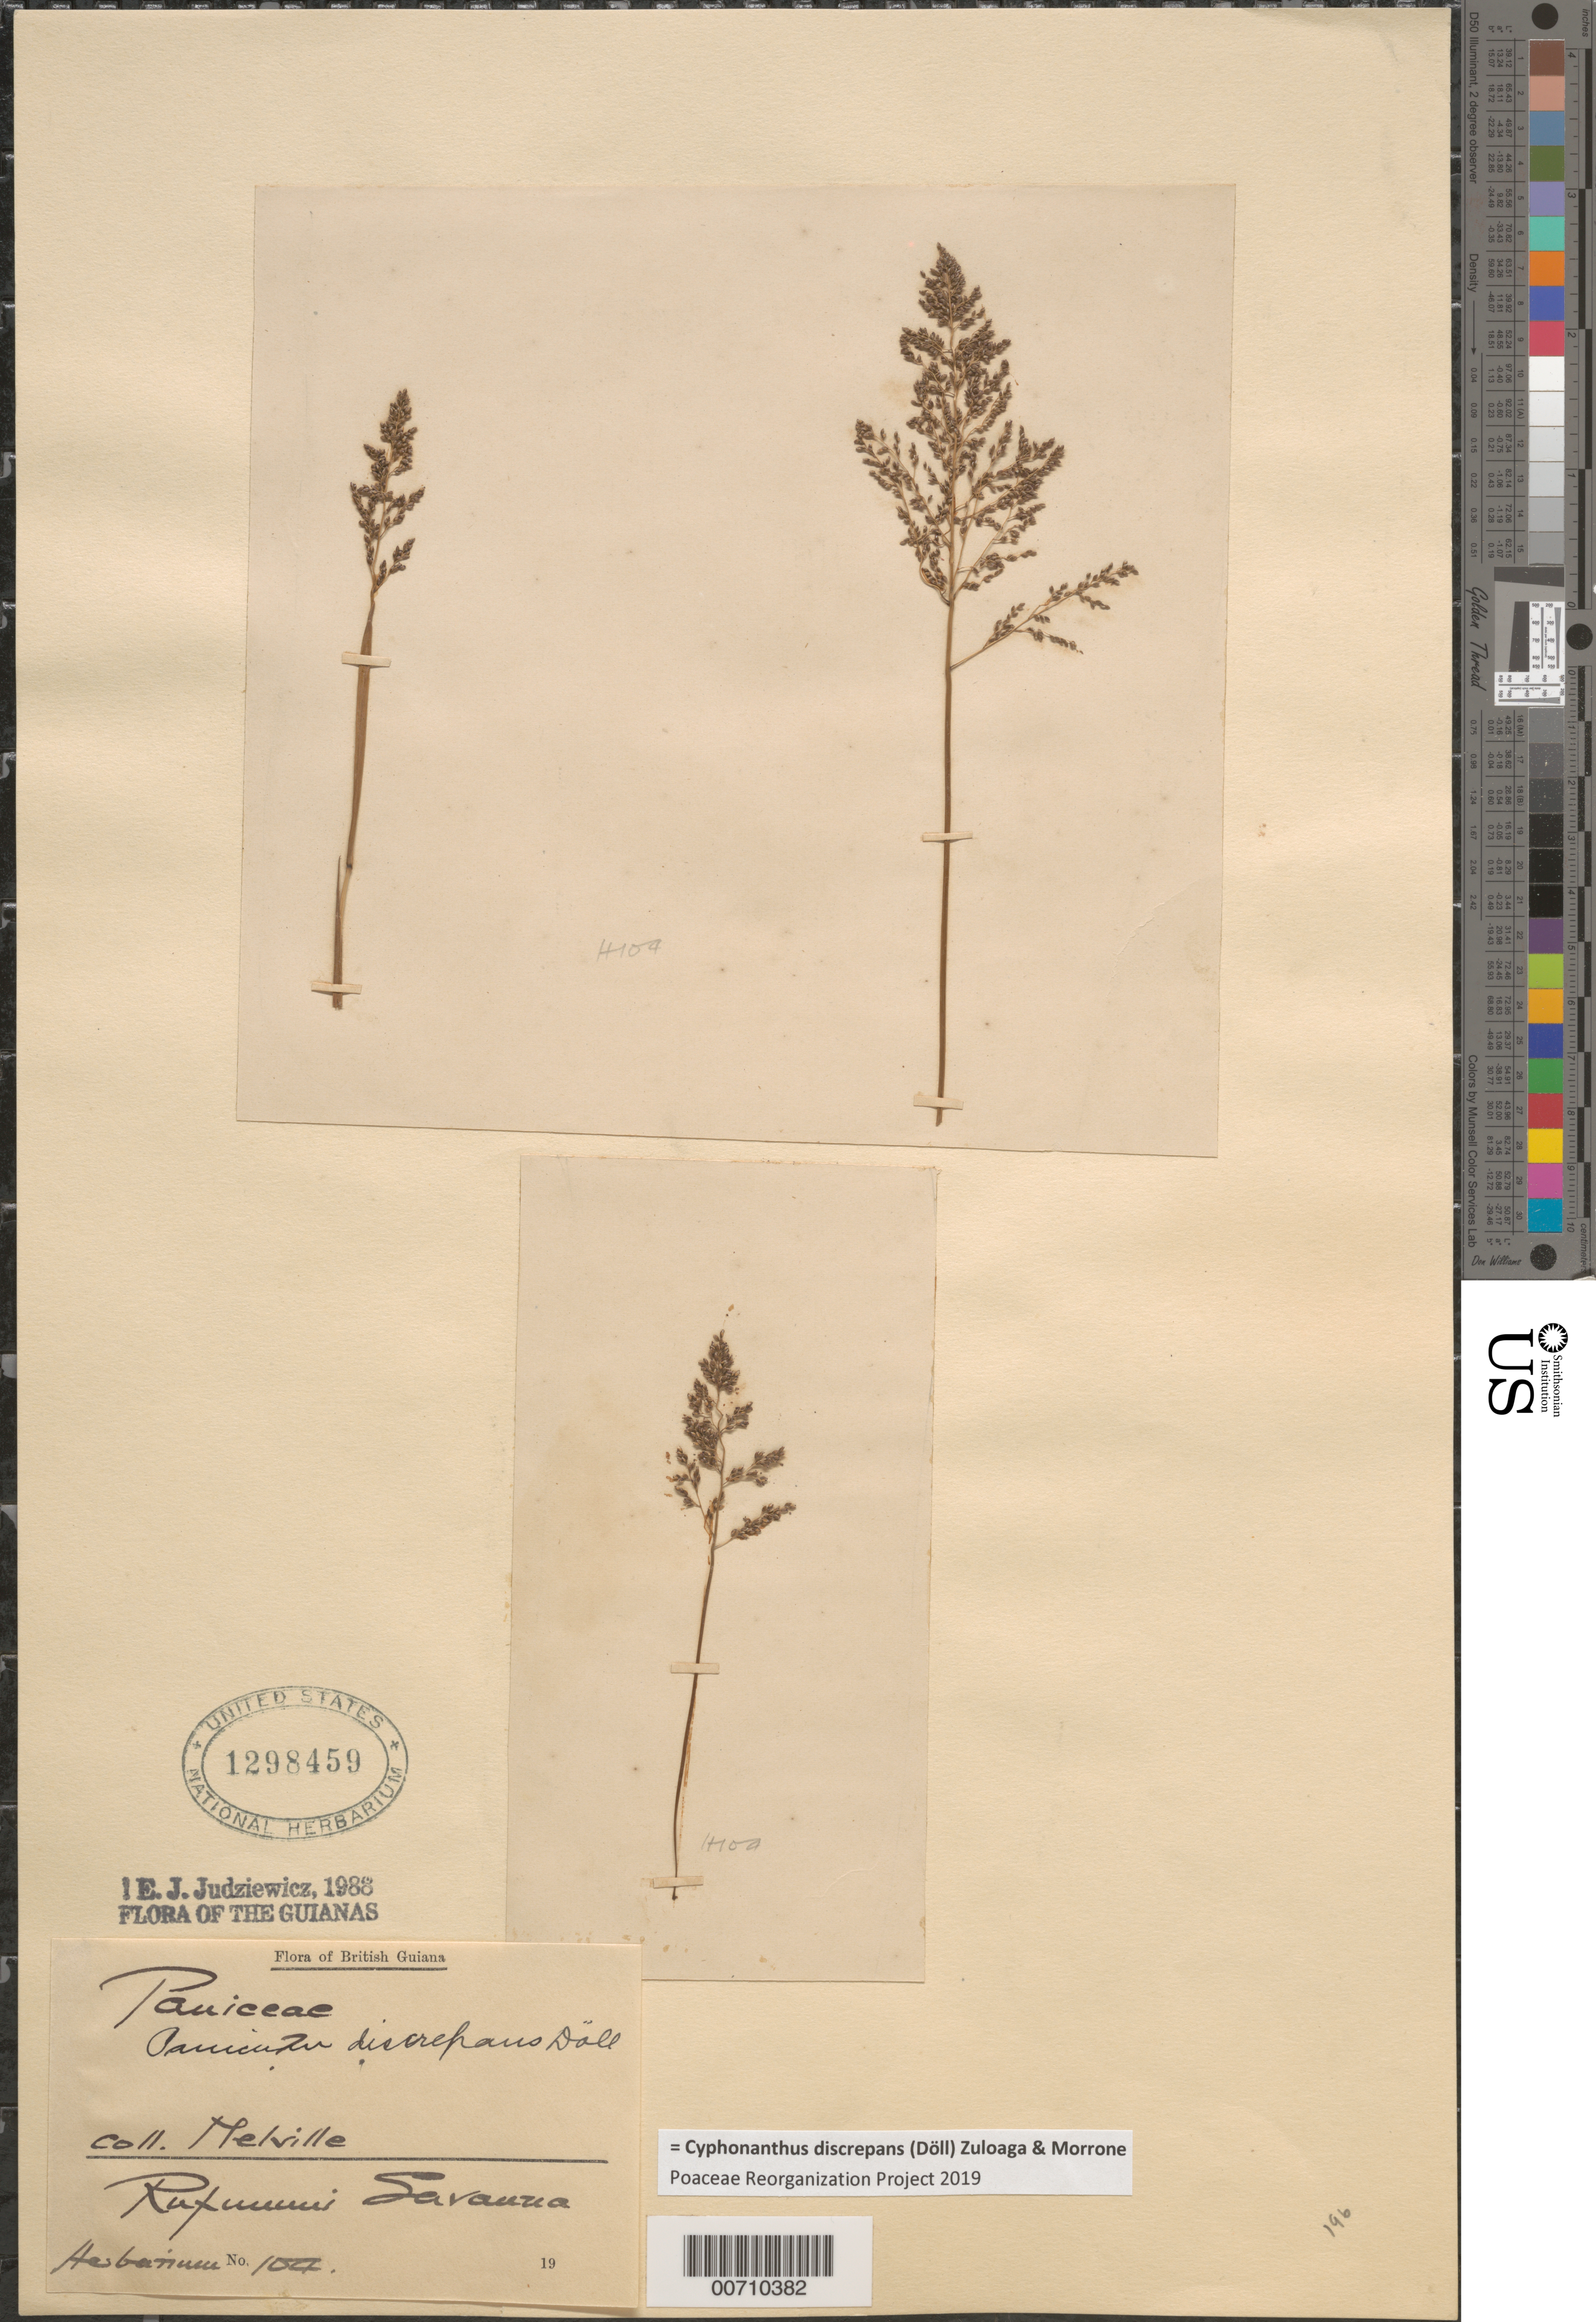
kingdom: Plantae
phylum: Tracheophyta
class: Liliopsida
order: Poales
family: Poaceae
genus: Panicum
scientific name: Panicum discrepans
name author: Döll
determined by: Judziewicz, E. J.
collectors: H. Melville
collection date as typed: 19??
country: Guyana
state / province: U. Takutu-U. Essequibo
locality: Rupununi Savanna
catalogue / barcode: US 1298459